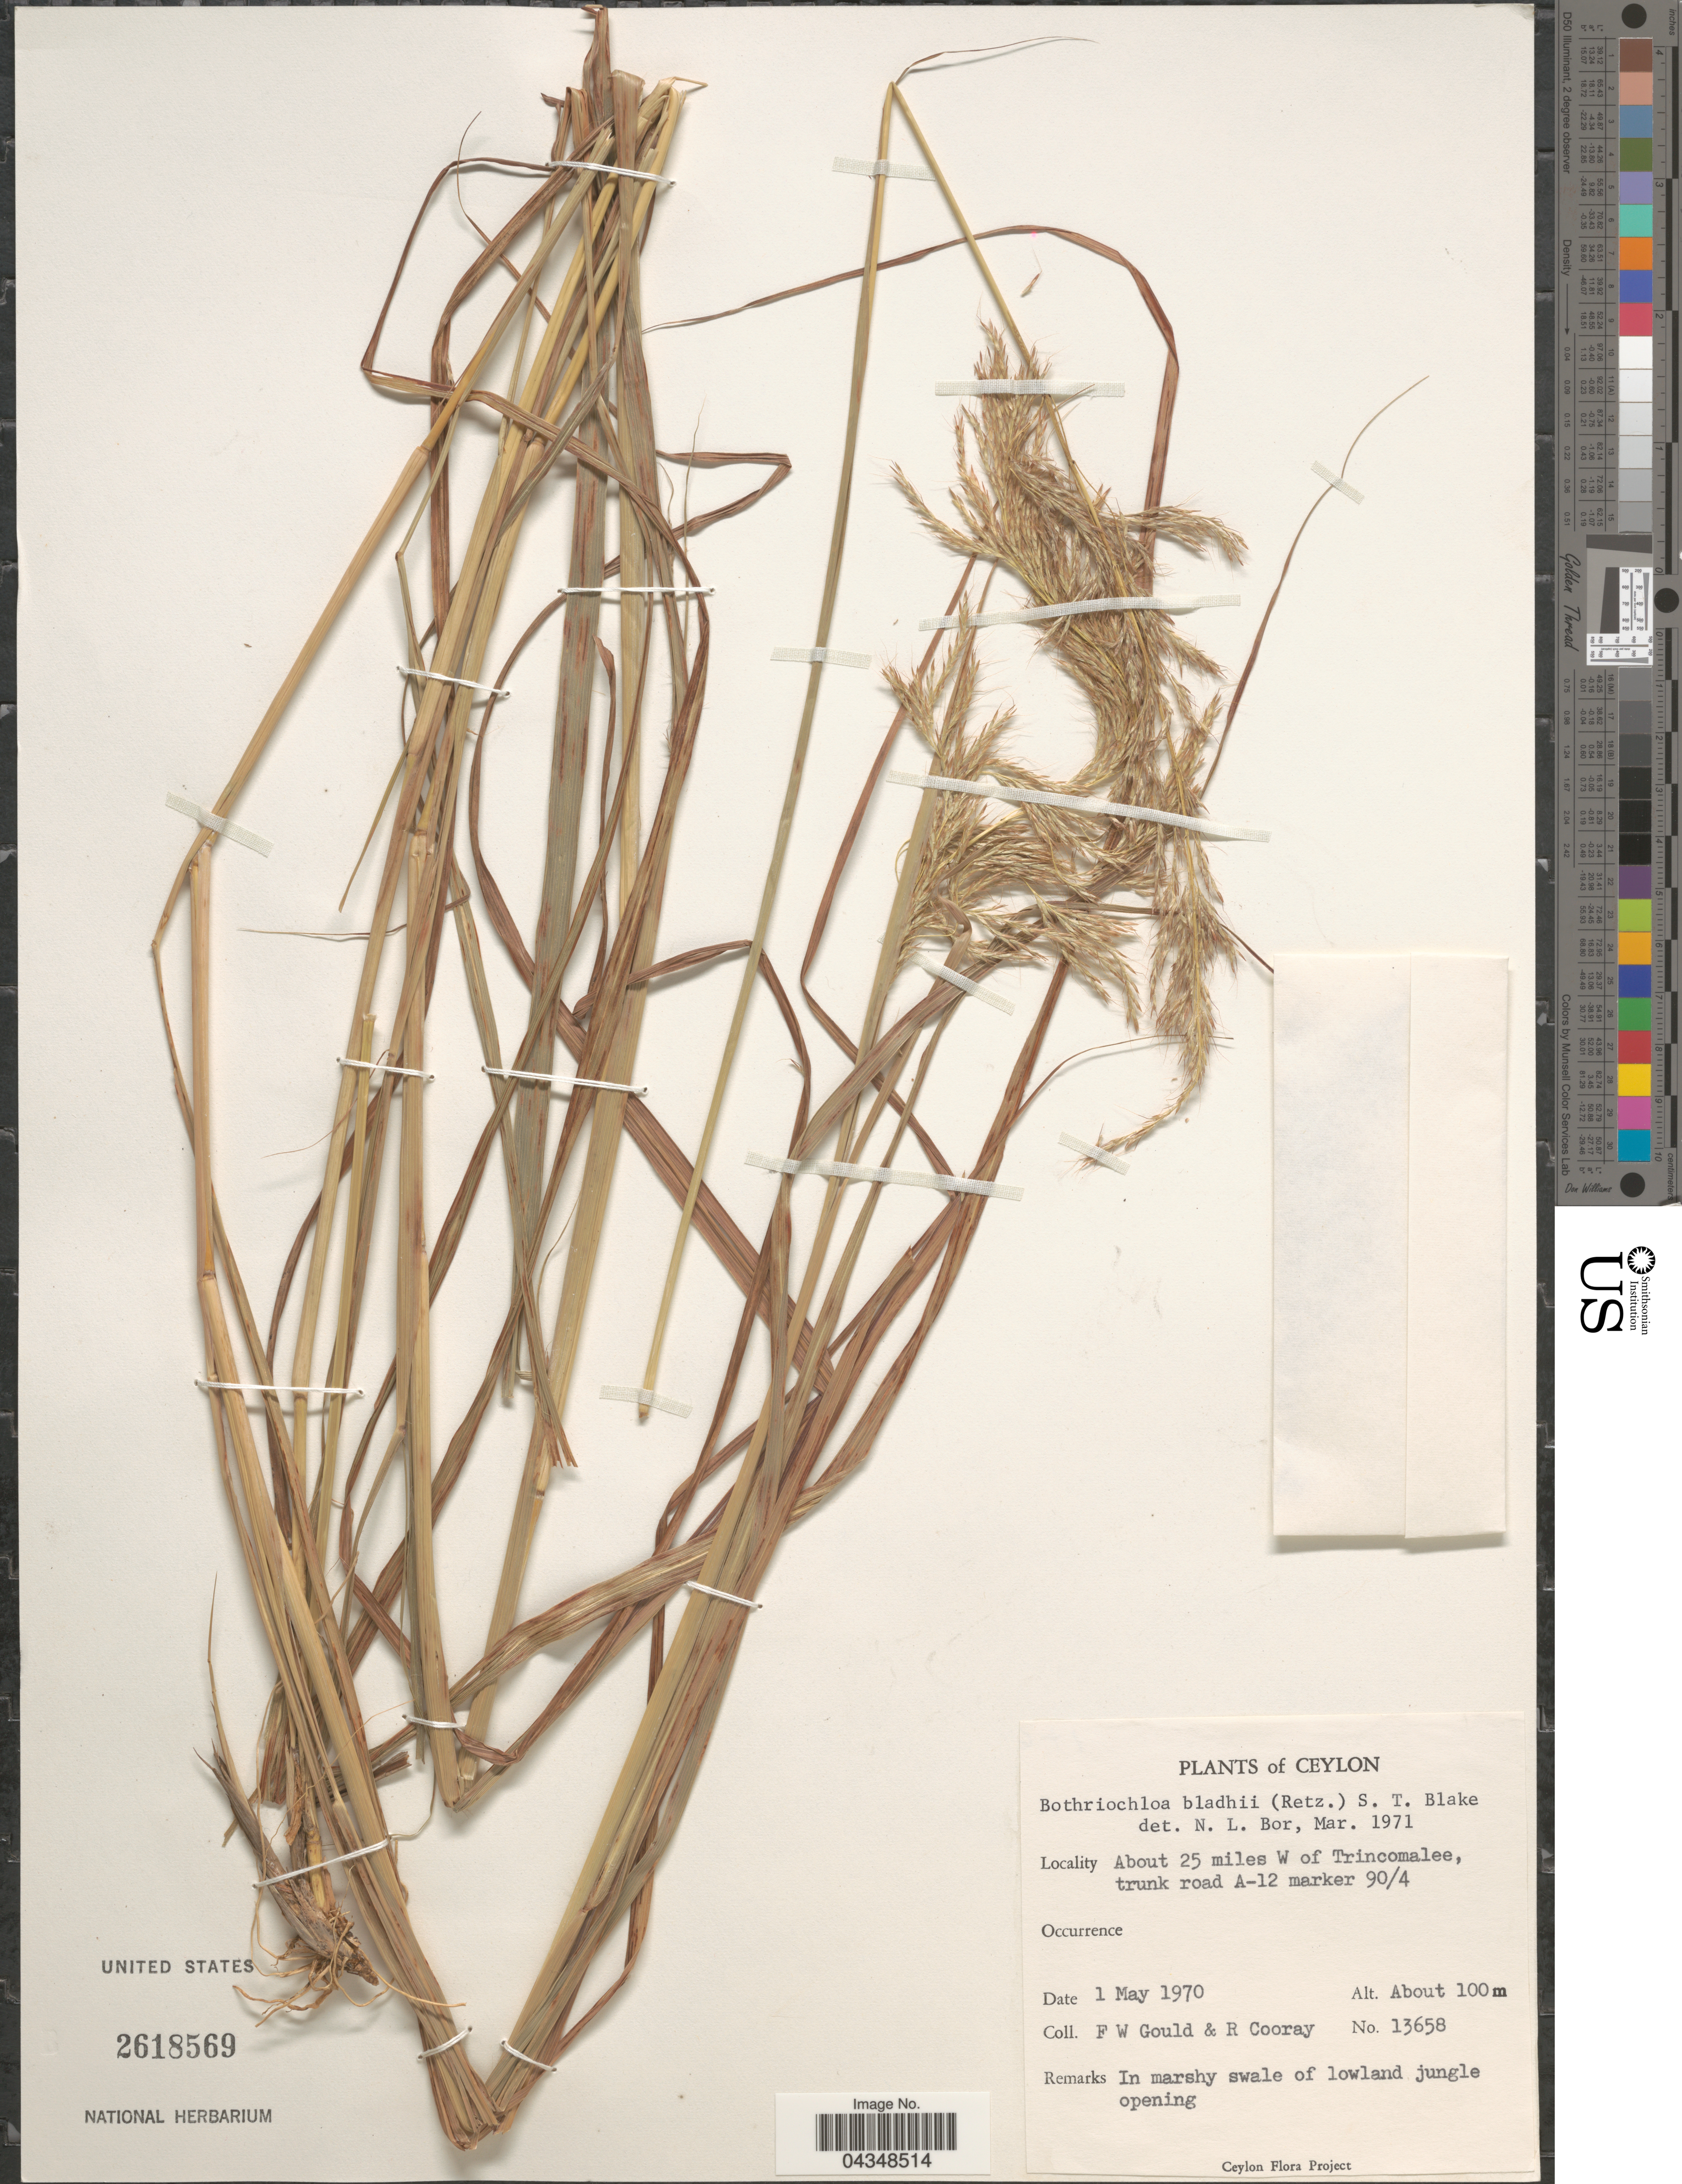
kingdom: Plantae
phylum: Tracheophyta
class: Liliopsida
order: Poales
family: Poaceae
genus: Bothriochloa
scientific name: Bothriochloa bladhii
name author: (Retz.) S.T. Blake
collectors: F. W. Gould & R. Cooray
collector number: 13658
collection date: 1970-05-01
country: Sri Lanka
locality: Ceylon. About 25 miles W of Trincomalee, trunk road A-12 marker 90/4.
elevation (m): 100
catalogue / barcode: US 2618569